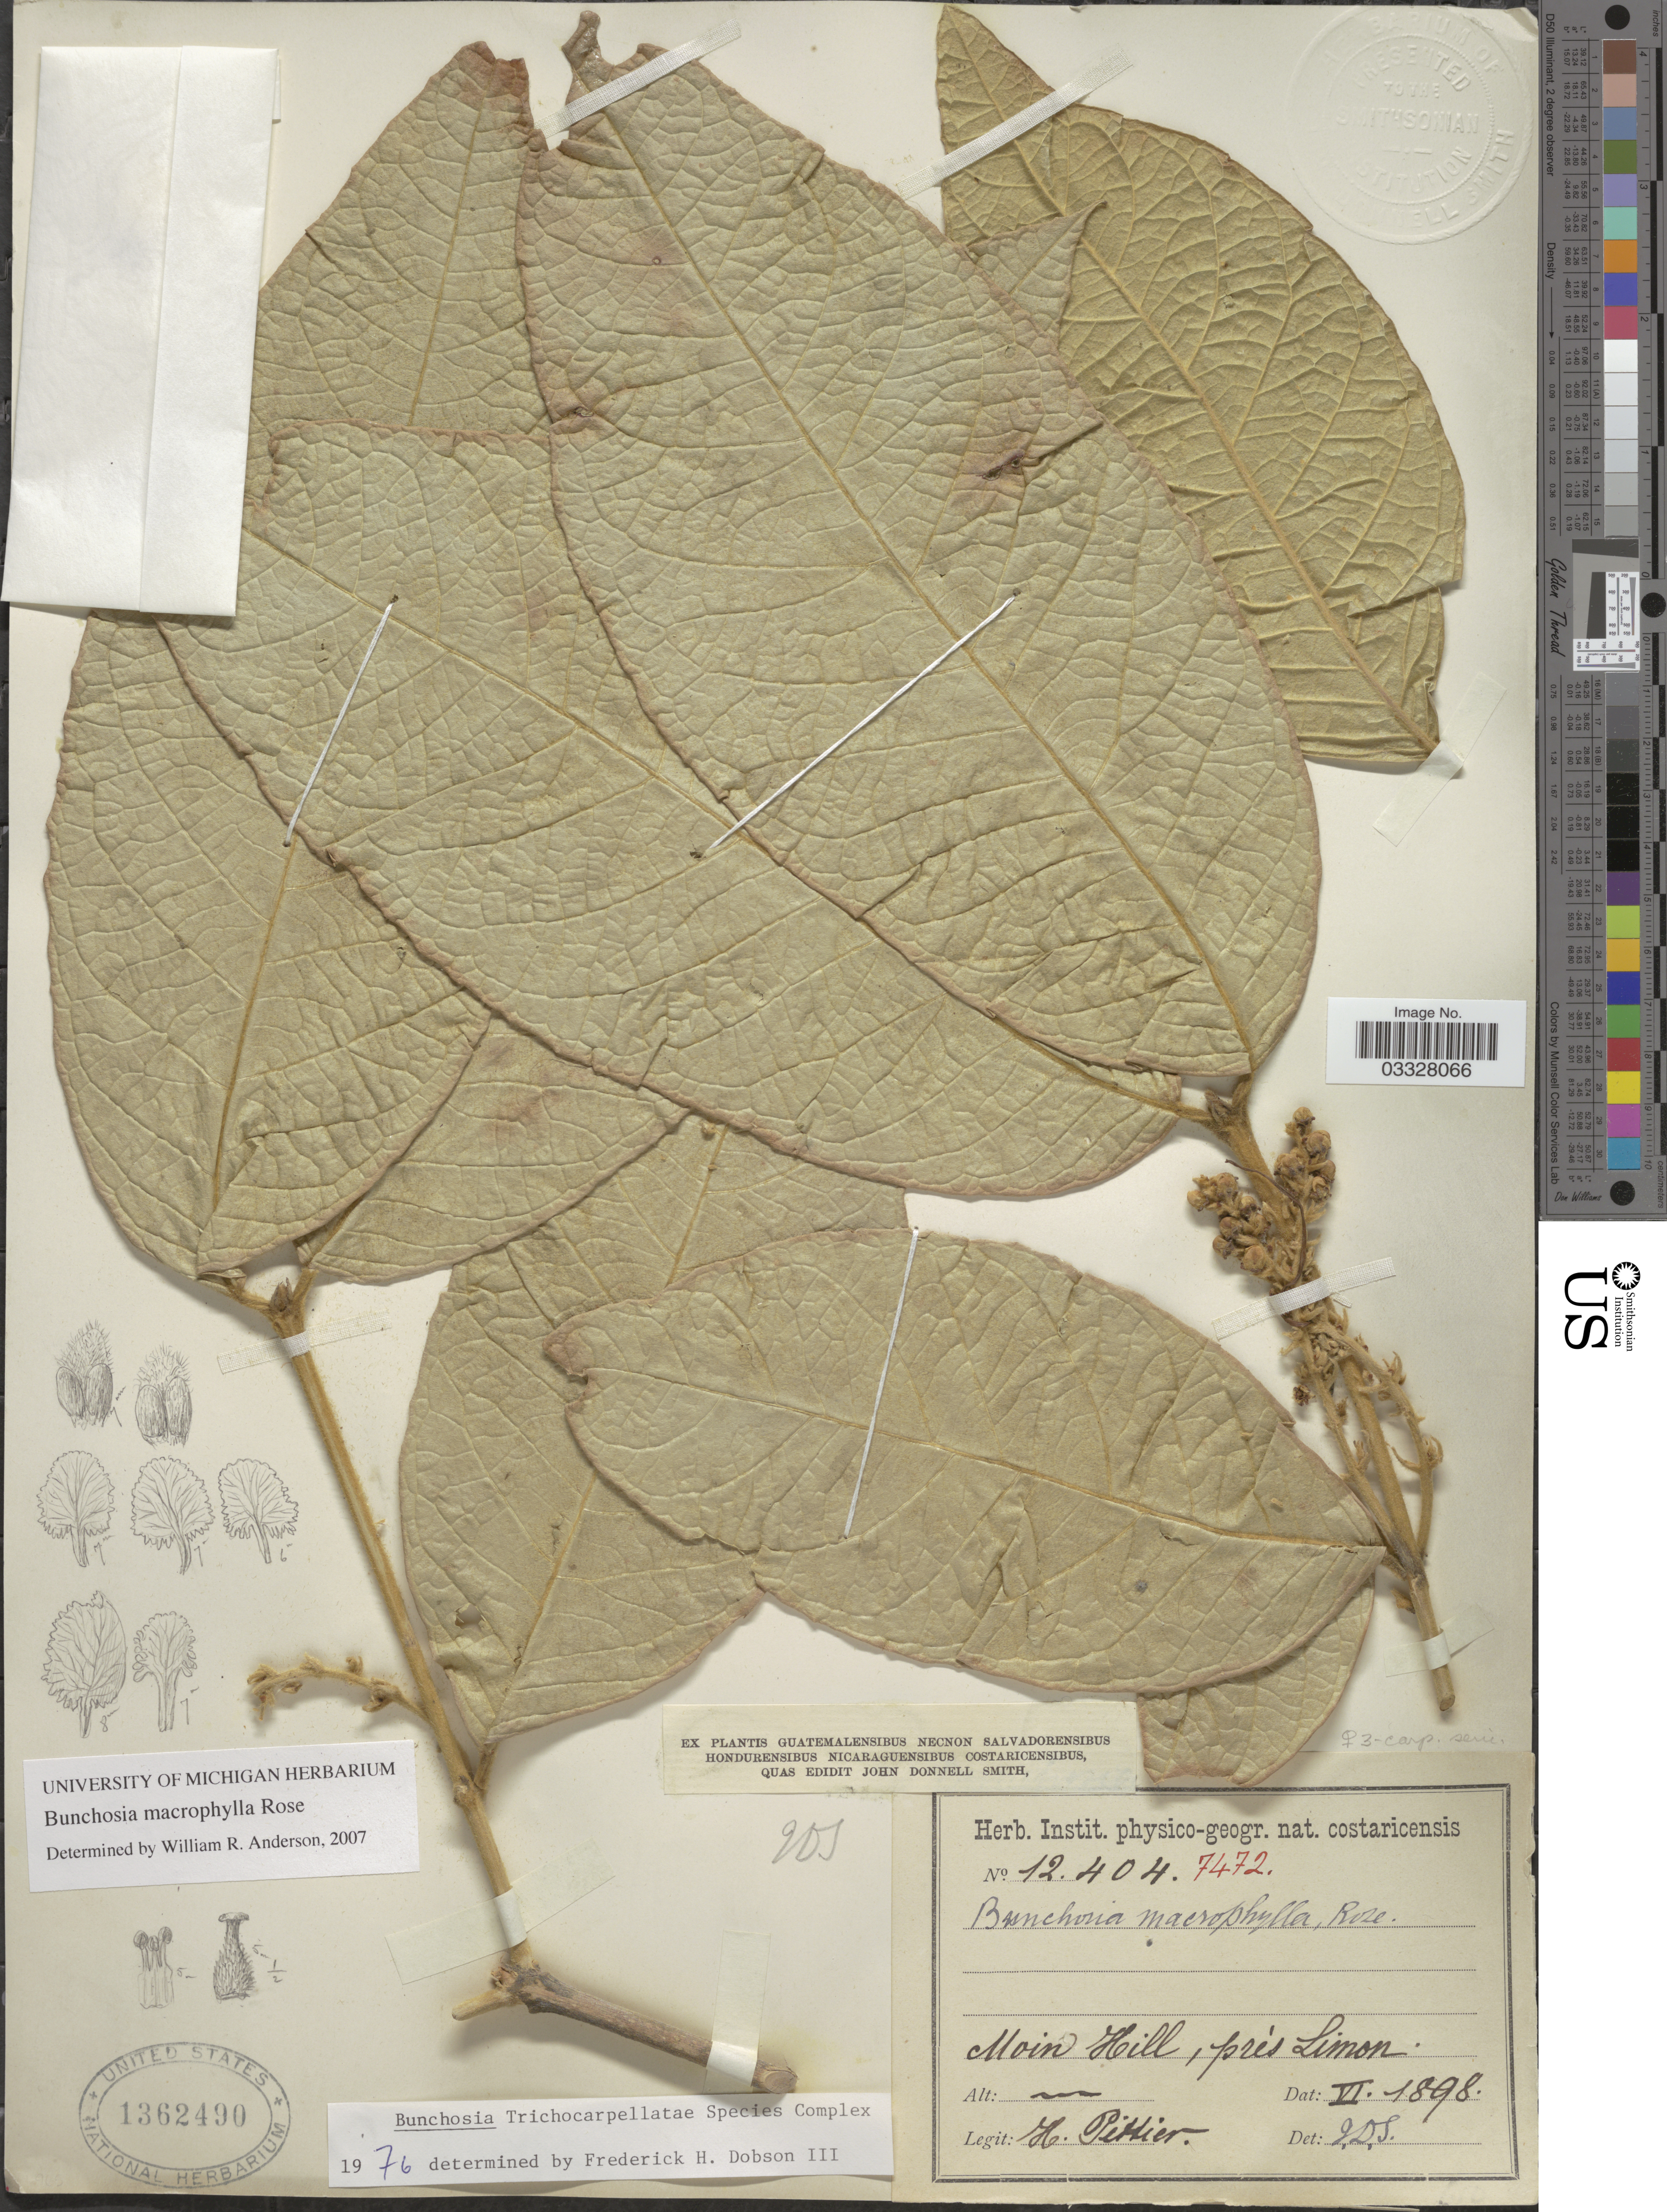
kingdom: Plantae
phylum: Tracheophyta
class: Magnoliopsida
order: Malpighiales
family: Malpighiaceae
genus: Bunchosia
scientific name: Bunchosia macrophylla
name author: Rose ex Donn. Sm. in Pittier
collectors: H. F. Pittier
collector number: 12404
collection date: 1898-06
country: Costa Rica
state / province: Limón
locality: Moin Hill, près Limon.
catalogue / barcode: US 1362490